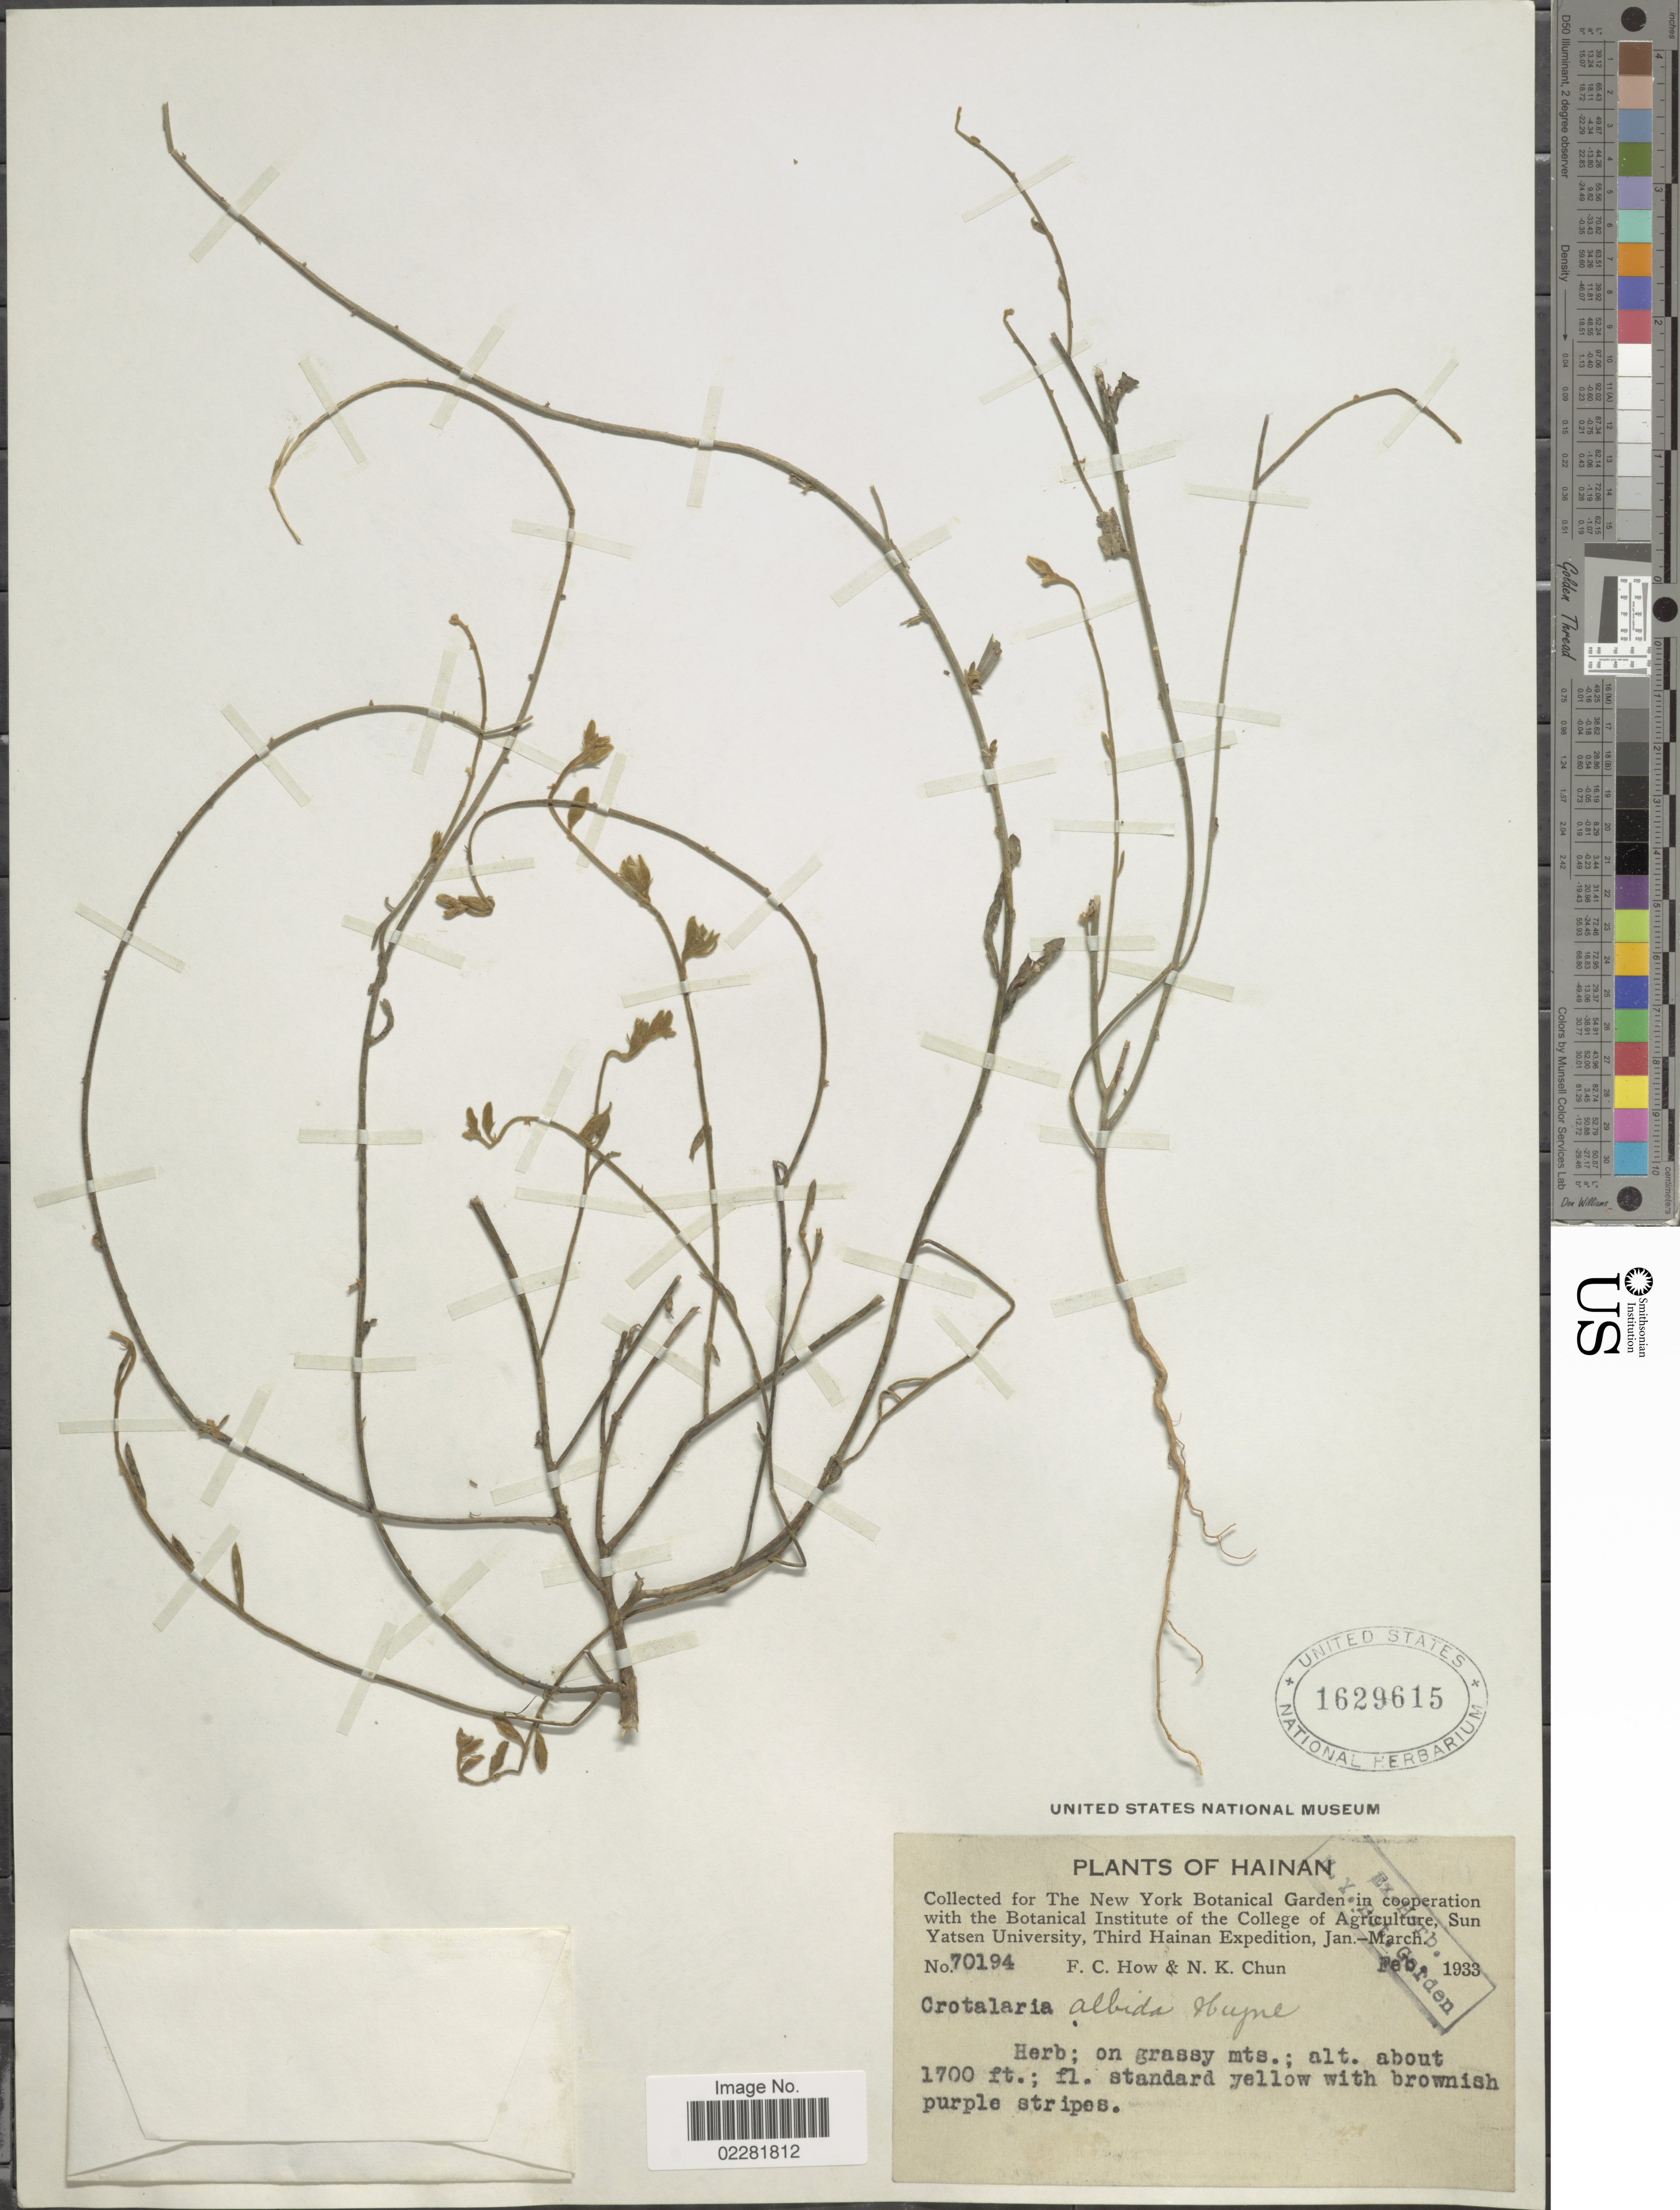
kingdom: Plantae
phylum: Tracheophyta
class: Magnoliopsida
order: Fabales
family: Fabaceae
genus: Crotalaria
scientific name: Crotalaria albida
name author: B. Heyne ex Roth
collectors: F. C. How & N. K. Chun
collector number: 70194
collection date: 1933-02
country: China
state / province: Hainan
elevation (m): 518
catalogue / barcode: US 1629615